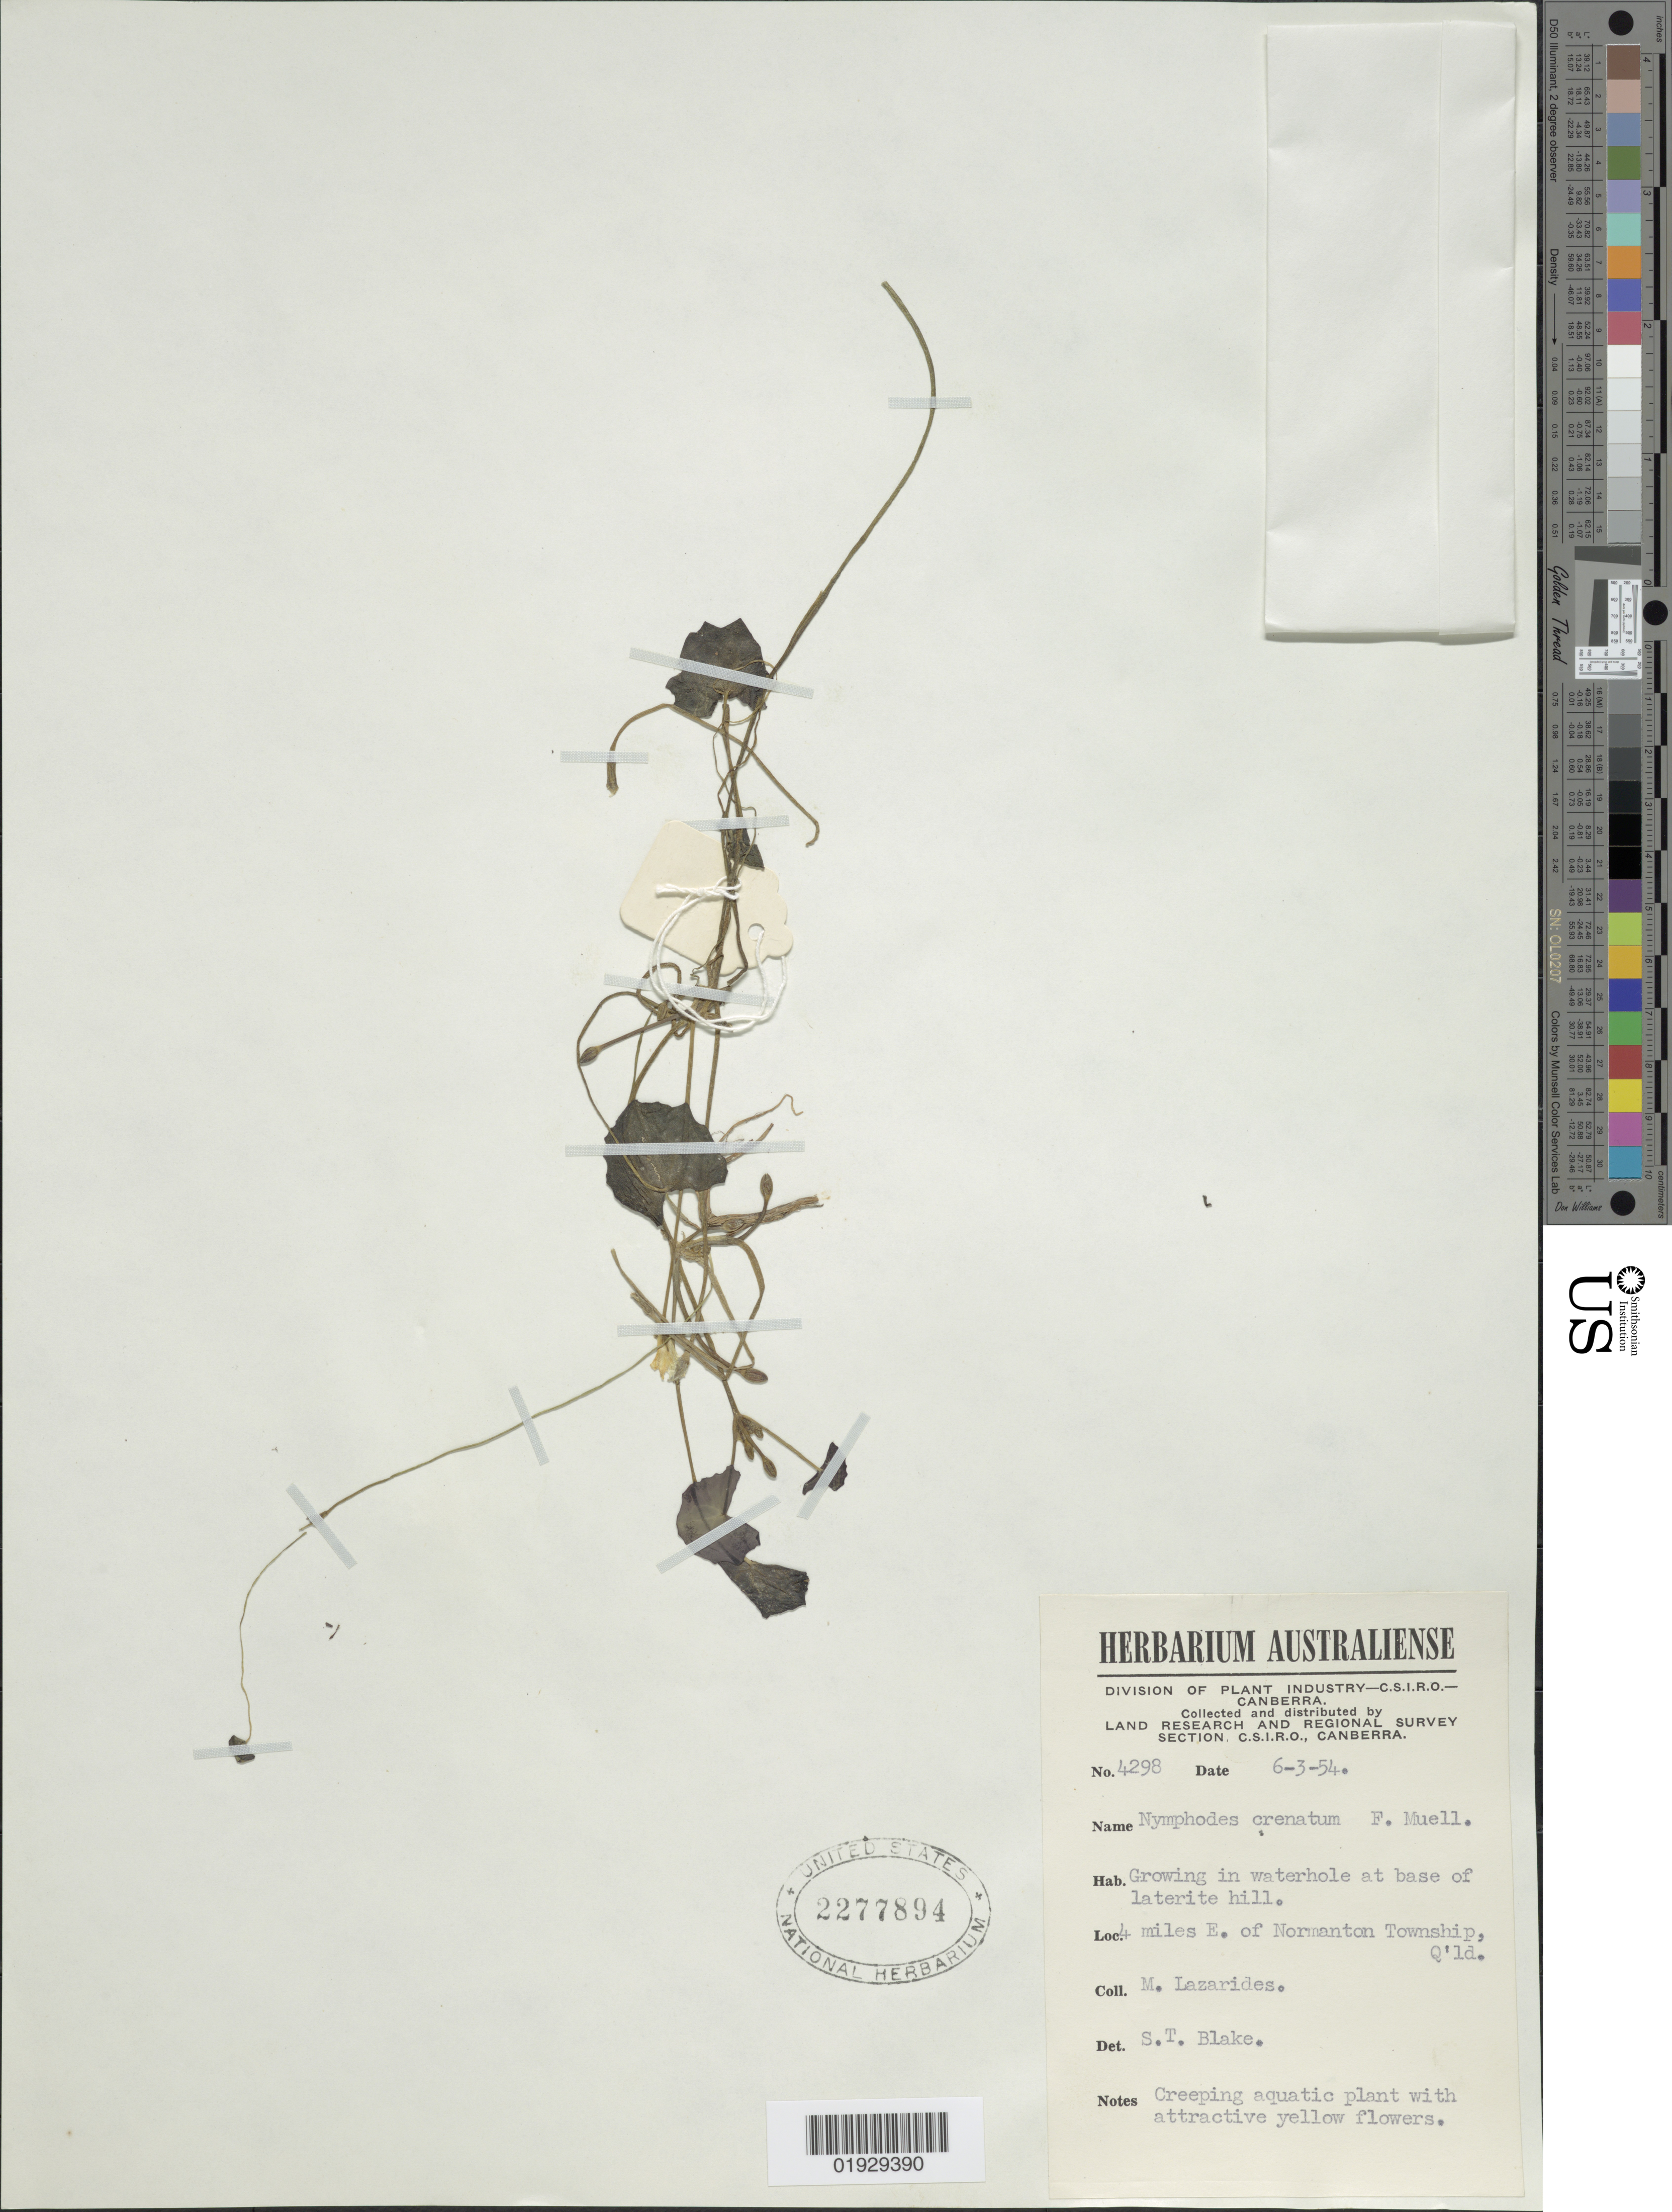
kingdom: Plantae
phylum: Tracheophyta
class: Magnoliopsida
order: Asterales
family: Menyanthaceae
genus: Nymphoides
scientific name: Nymphoides crenata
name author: (F. Muell.) Kuntze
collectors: M. Lazarides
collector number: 4298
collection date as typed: Transcribed d/m/y: 6/3/54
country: Australia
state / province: Queensland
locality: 4 miles E. of Normanton Township, Q'ld.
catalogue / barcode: US 2277894